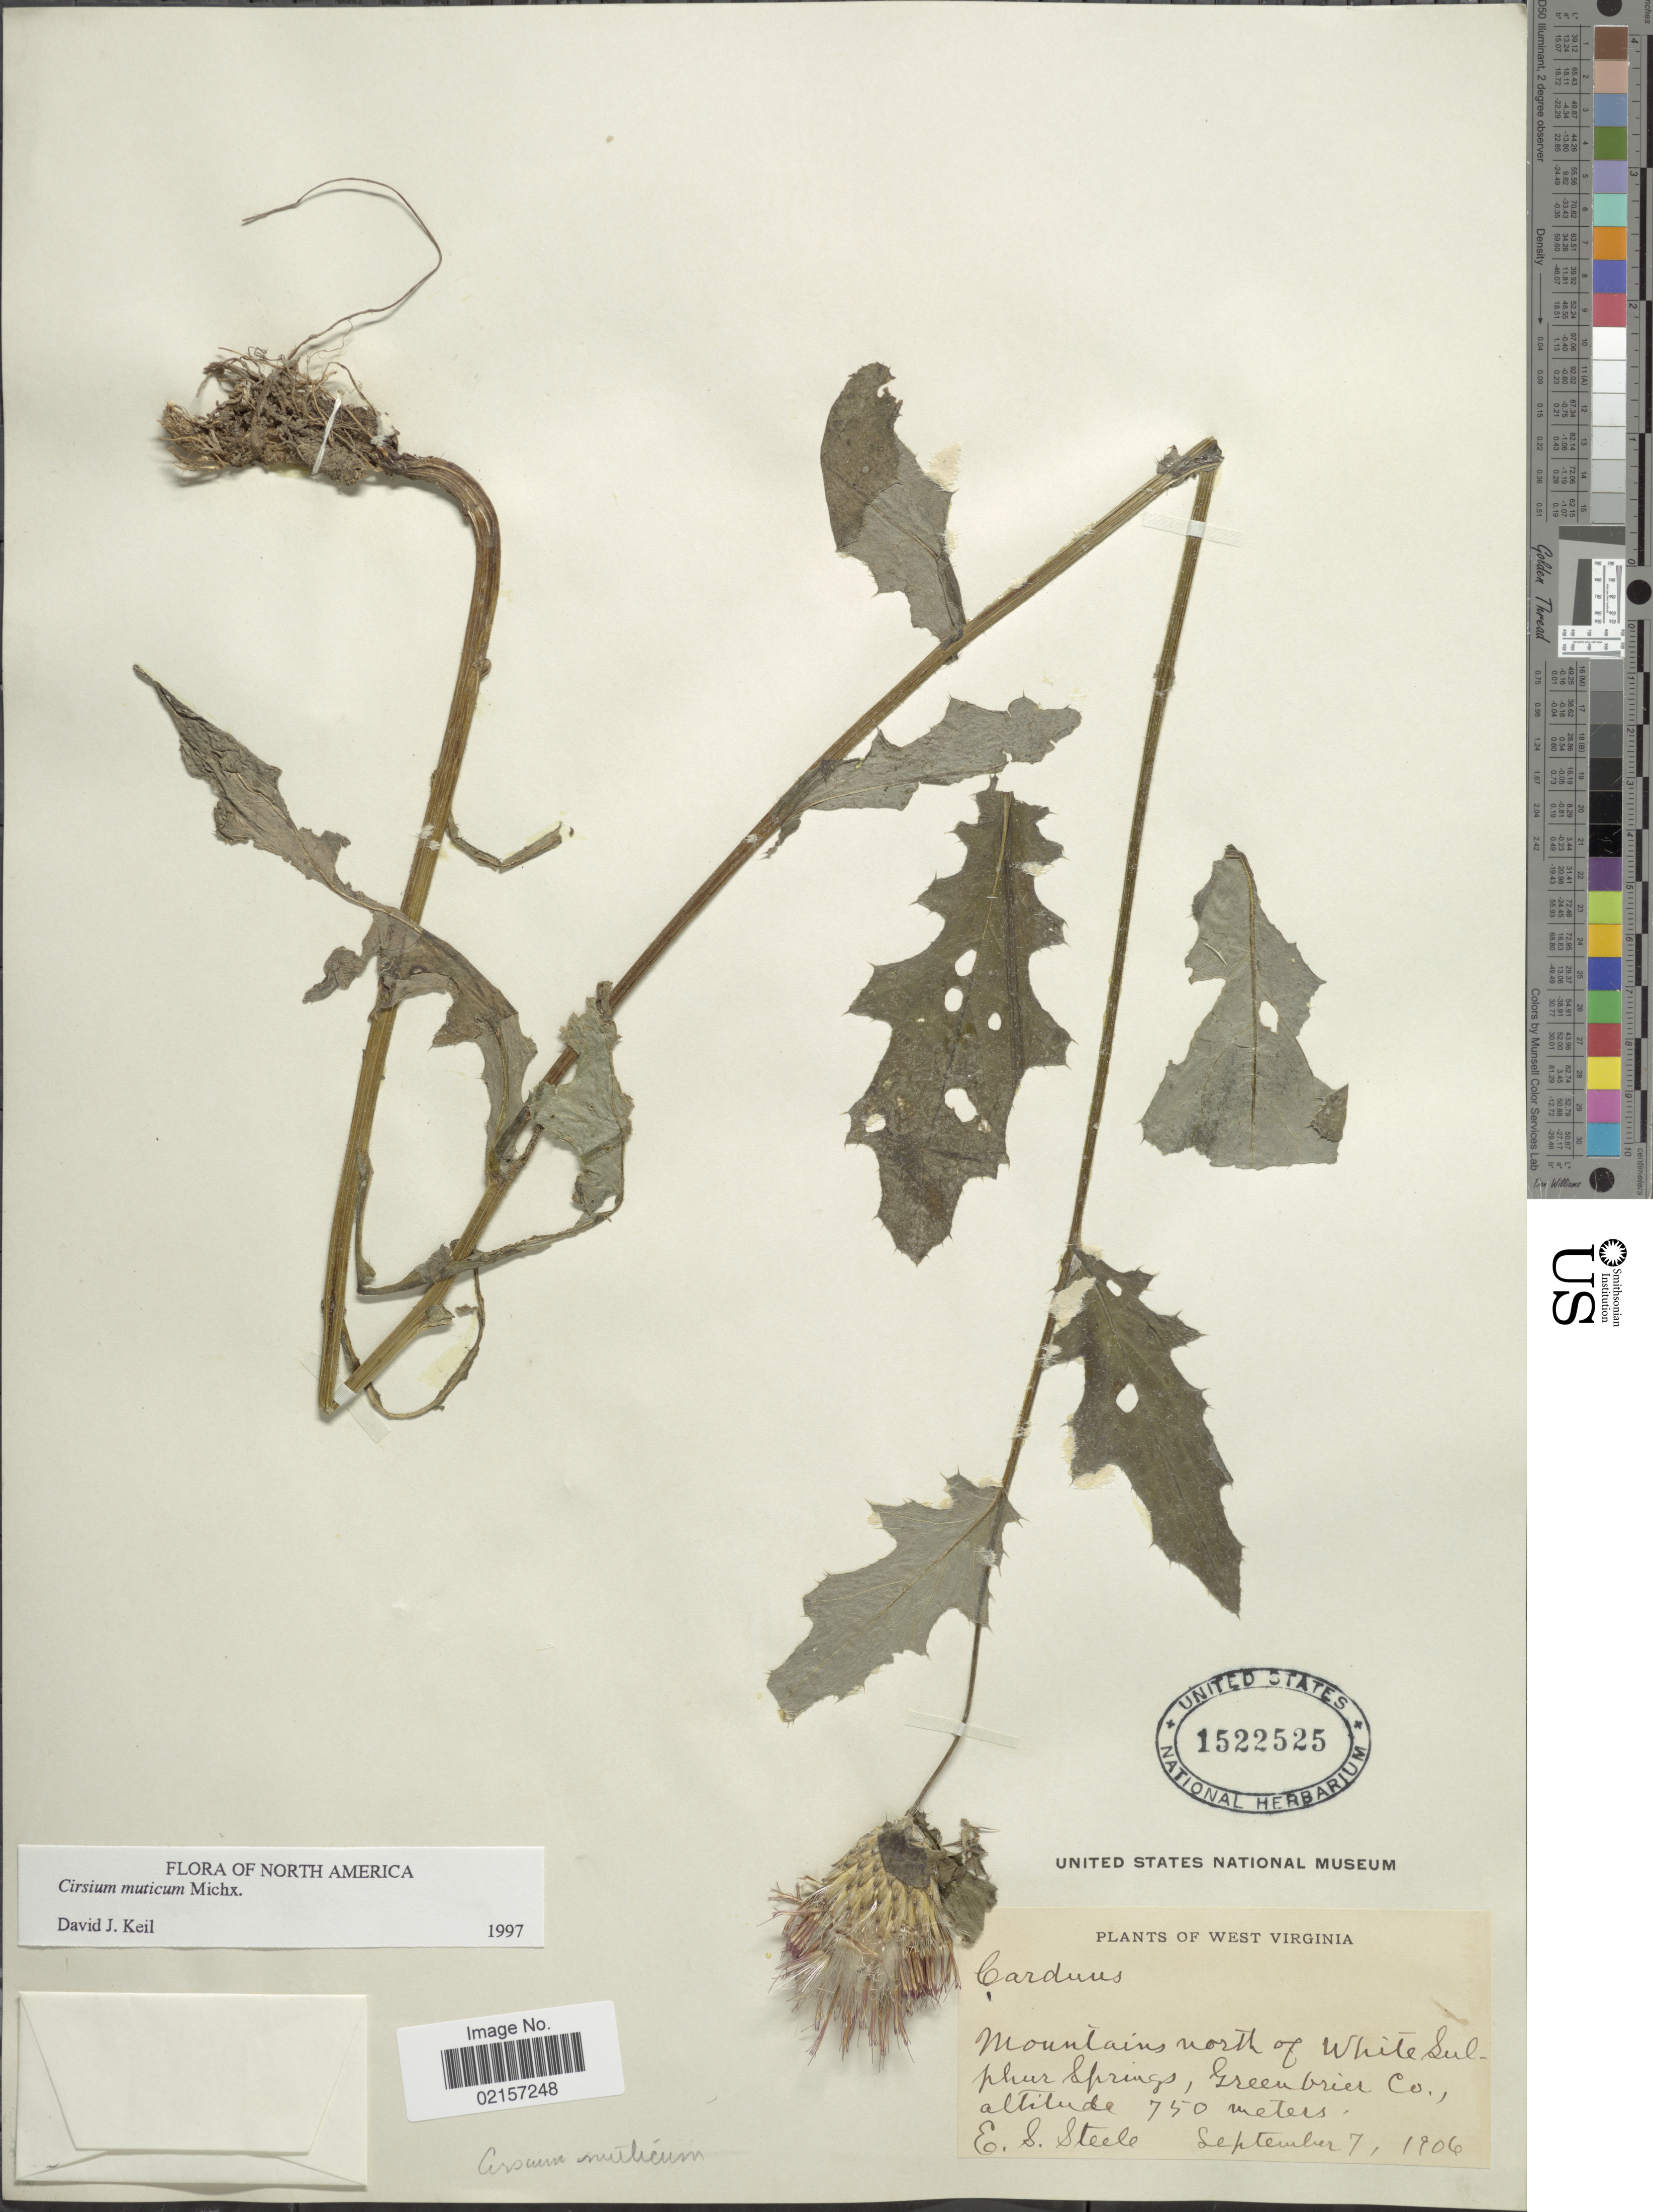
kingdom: Plantae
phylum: Tracheophyta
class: Magnoliopsida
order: Asterales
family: Asteraceae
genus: Cirsium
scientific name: Cirsium muticum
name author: Michx.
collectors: E. Steele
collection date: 1906-09-07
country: United States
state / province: West Virginia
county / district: Greenbrier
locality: Mountains north of white Sulphur Springs, Greenbrier Co.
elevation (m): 750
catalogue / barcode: US 1522525